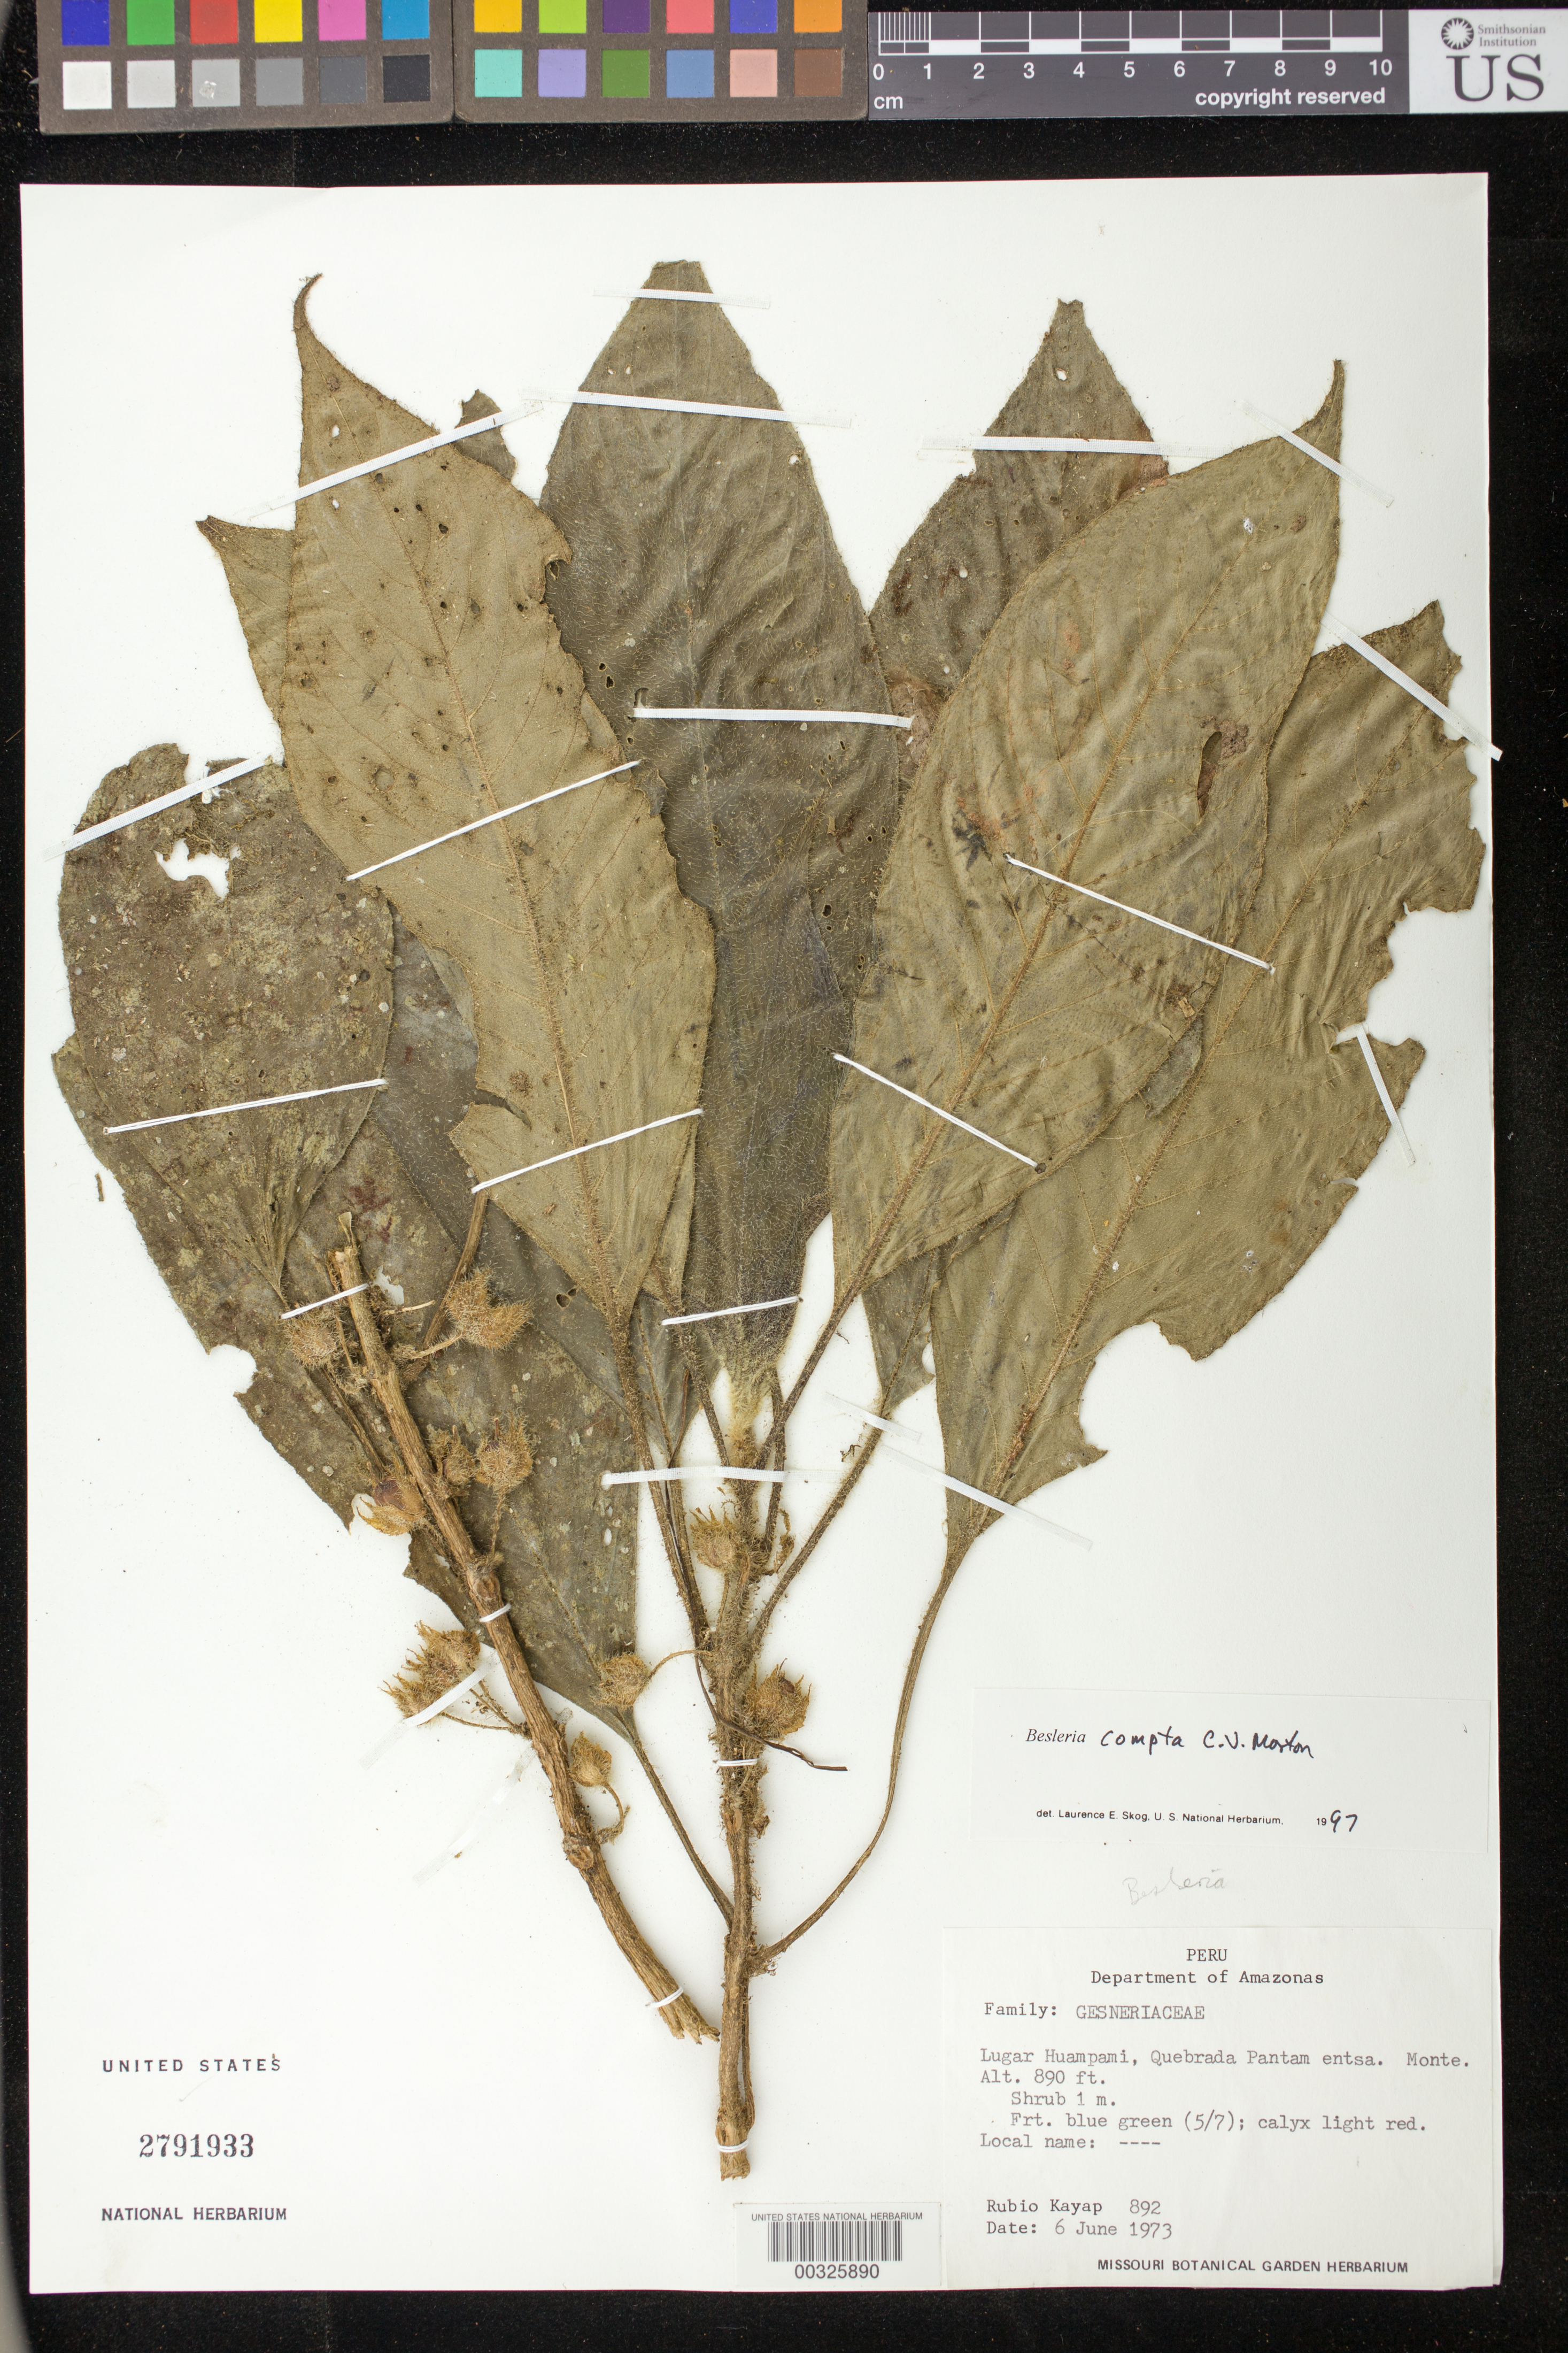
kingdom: Plantae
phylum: Tracheophyta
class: Magnoliopsida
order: Lamiales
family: Gesneriaceae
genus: Besleria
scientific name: Besleria compta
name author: C.V. Morton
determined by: Skog, Laurence E.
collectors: R. Kayap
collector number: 892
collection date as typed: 06 Jun 1973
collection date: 1973-06-06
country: Peru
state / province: Amazonas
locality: Lugar Huampami, Quebrada Pantam entsa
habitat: Monte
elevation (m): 271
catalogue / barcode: US 2791933